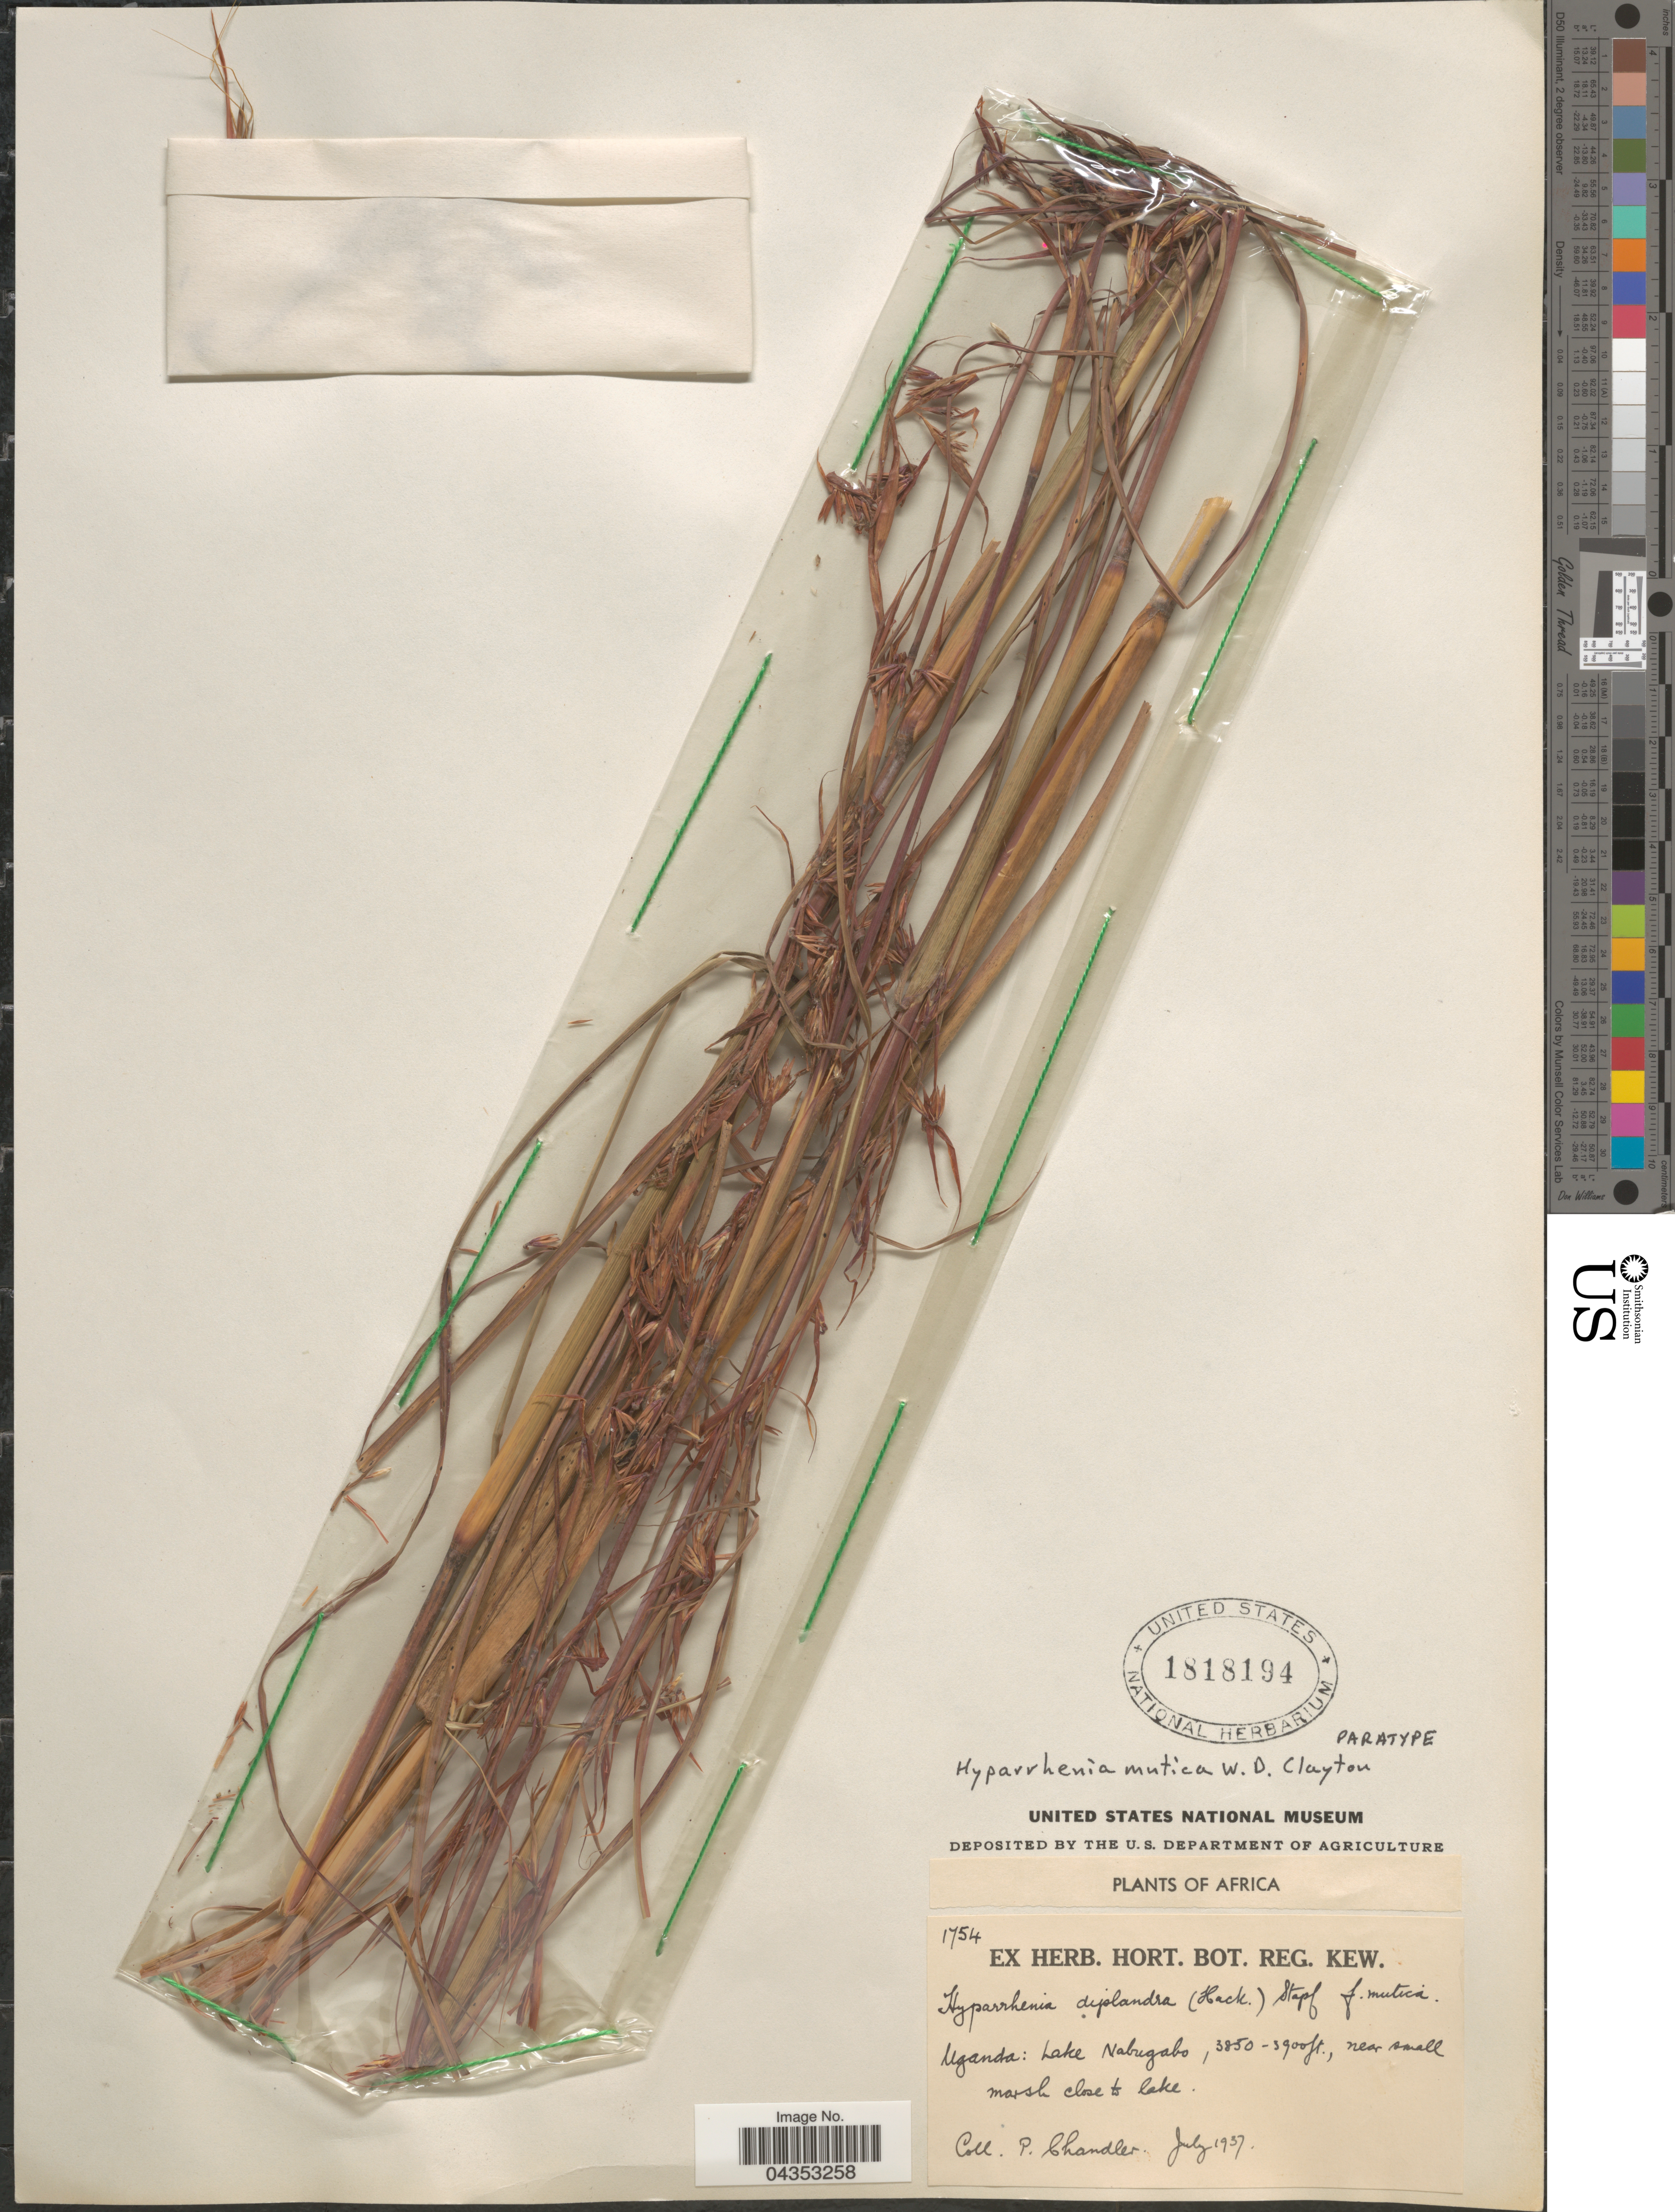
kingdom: Plantae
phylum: Tracheophyta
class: Liliopsida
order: Poales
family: Poaceae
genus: Hyparrhenia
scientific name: Hyparrhenia diplandra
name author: (Hack.) Stapf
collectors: P. Chandler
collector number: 1754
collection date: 1937-07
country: Uganda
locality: Lake Nabugabo, near small marsh close to lake.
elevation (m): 1173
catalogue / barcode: US 1818194